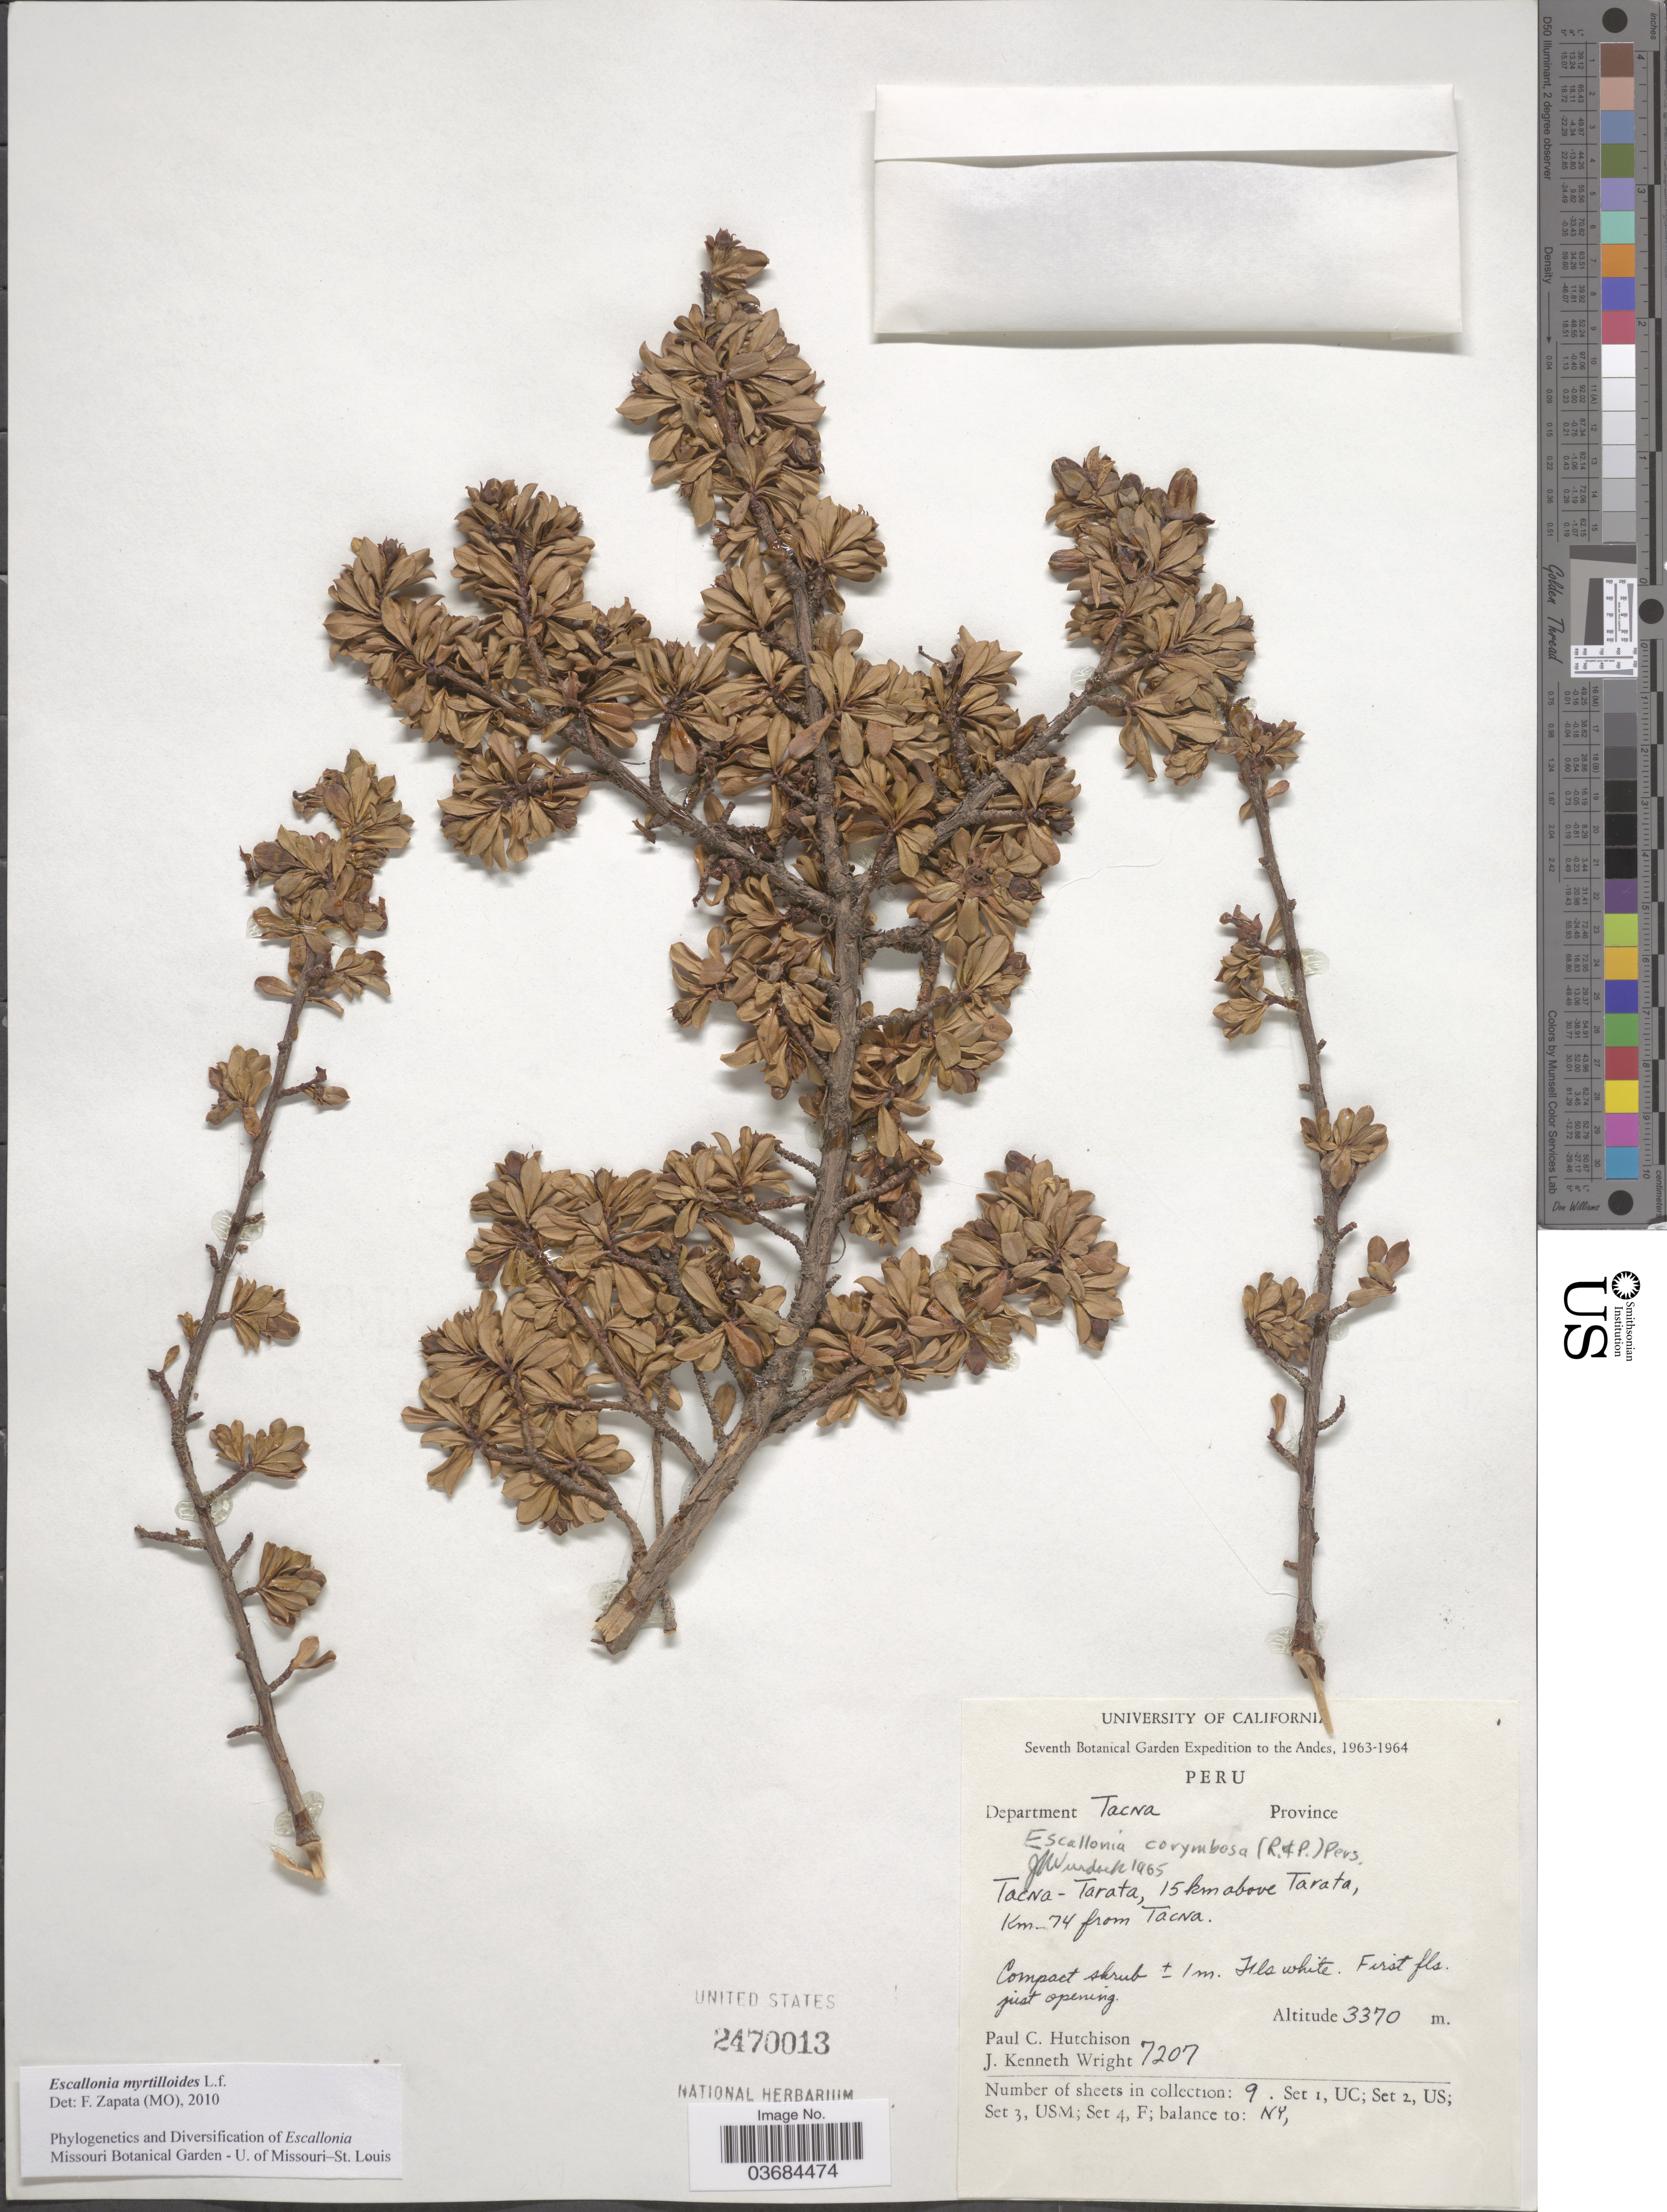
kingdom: Plantae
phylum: Tracheophyta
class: Magnoliopsida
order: Escalloniales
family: Escalloniaceae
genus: Escallonia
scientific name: Escallonia myrtilloides var. myrtilloides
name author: L. f.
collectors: P. C. Hutchison & J. K. Wright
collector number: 7207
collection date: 1963/1964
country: Peru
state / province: Tacna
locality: Seventh Botanical Garden Expedition to the Andes, 1963-1964. Department Tacna. Tacna-Tarata, 15 km above Tarata, Km 74 from Tacna.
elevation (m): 3370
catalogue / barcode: US 2470013